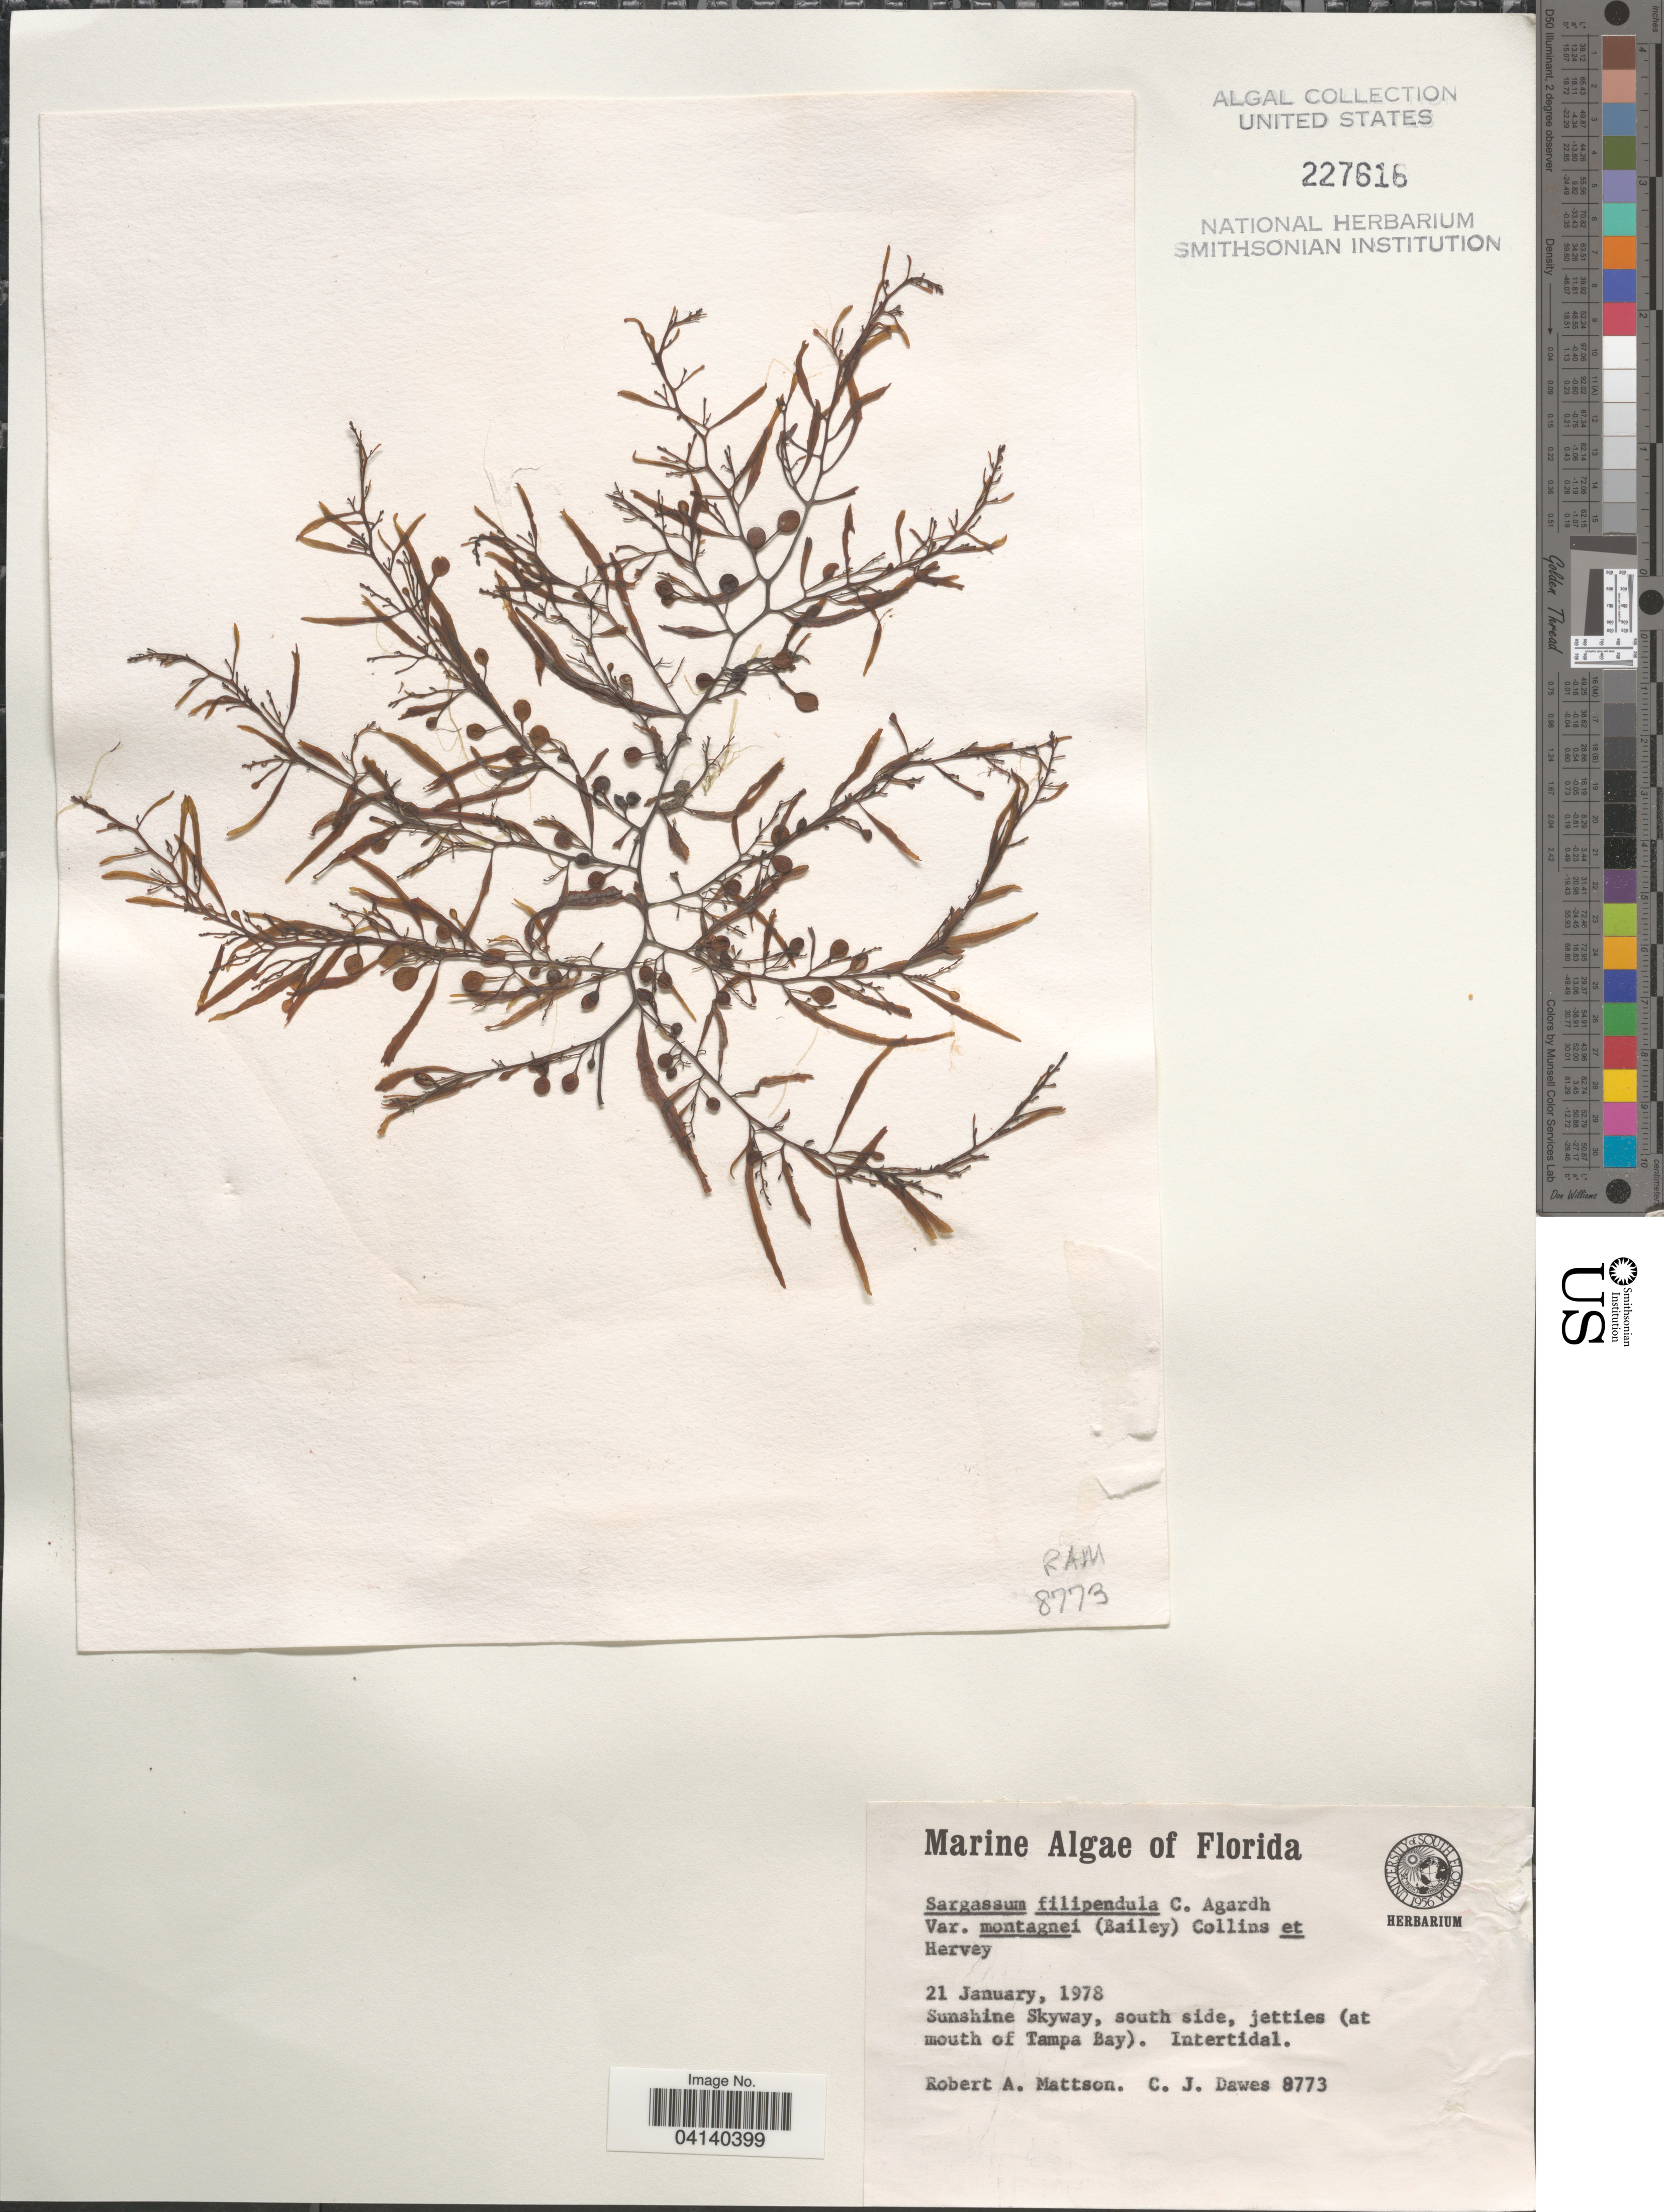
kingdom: Chromista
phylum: Ochrophyta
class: Phaeophyceae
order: Fucales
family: Sargassaceae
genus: Sargassum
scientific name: Sargassum filipendula var. montagnei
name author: (J. Bailey) Grunow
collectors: R. Mattson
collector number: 8773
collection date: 1978-01-21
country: United States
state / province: Florida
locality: Sunshine Skyway, south side, jetties (at mouth of Tampa Bay).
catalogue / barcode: US 227616